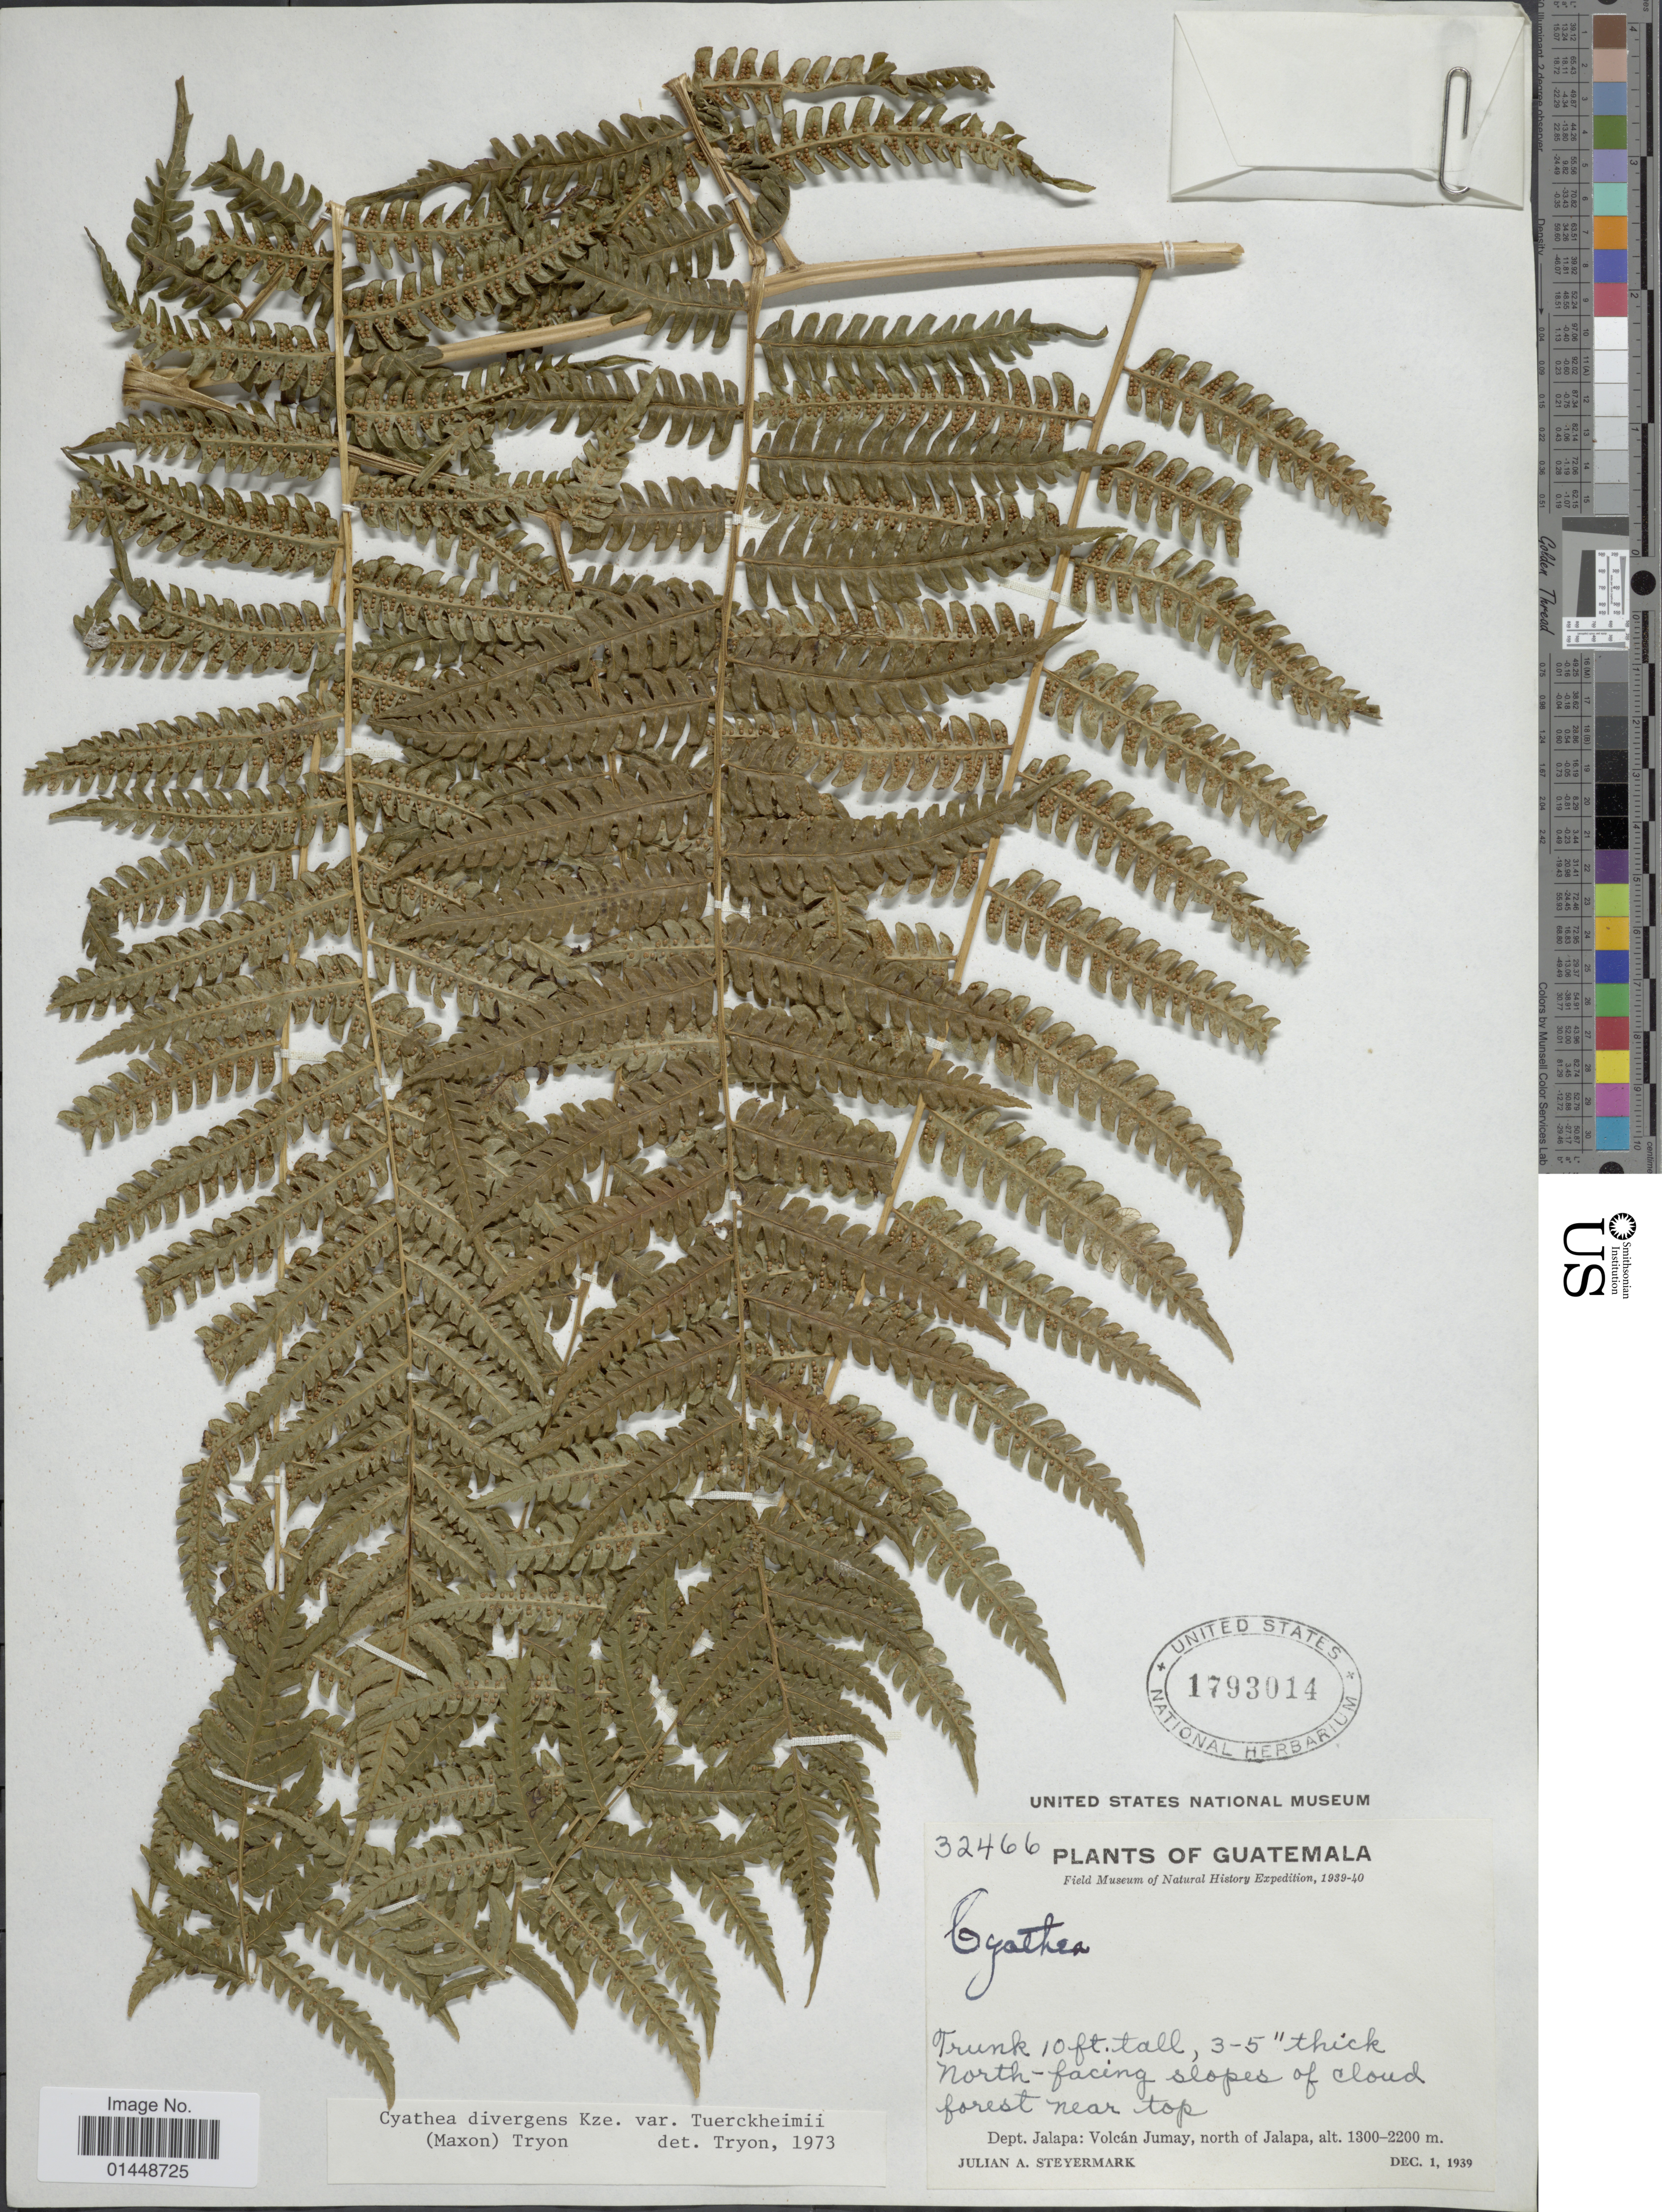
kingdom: Plantae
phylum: Tracheophyta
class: Polypodiopsida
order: Cyatheales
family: Cyatheaceae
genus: Cyathea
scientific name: Cyathea divergens var. tuerckheimii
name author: (Maxon) R.M. Tryon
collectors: J. Steyermark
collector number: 32466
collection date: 1939-12-01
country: Guatemala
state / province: Jalapa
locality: North-facing slopes of cloud forest near top. Dept. Jalapa: Volcán Jumay, north of Jalapa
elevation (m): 1300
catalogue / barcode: US 1793014